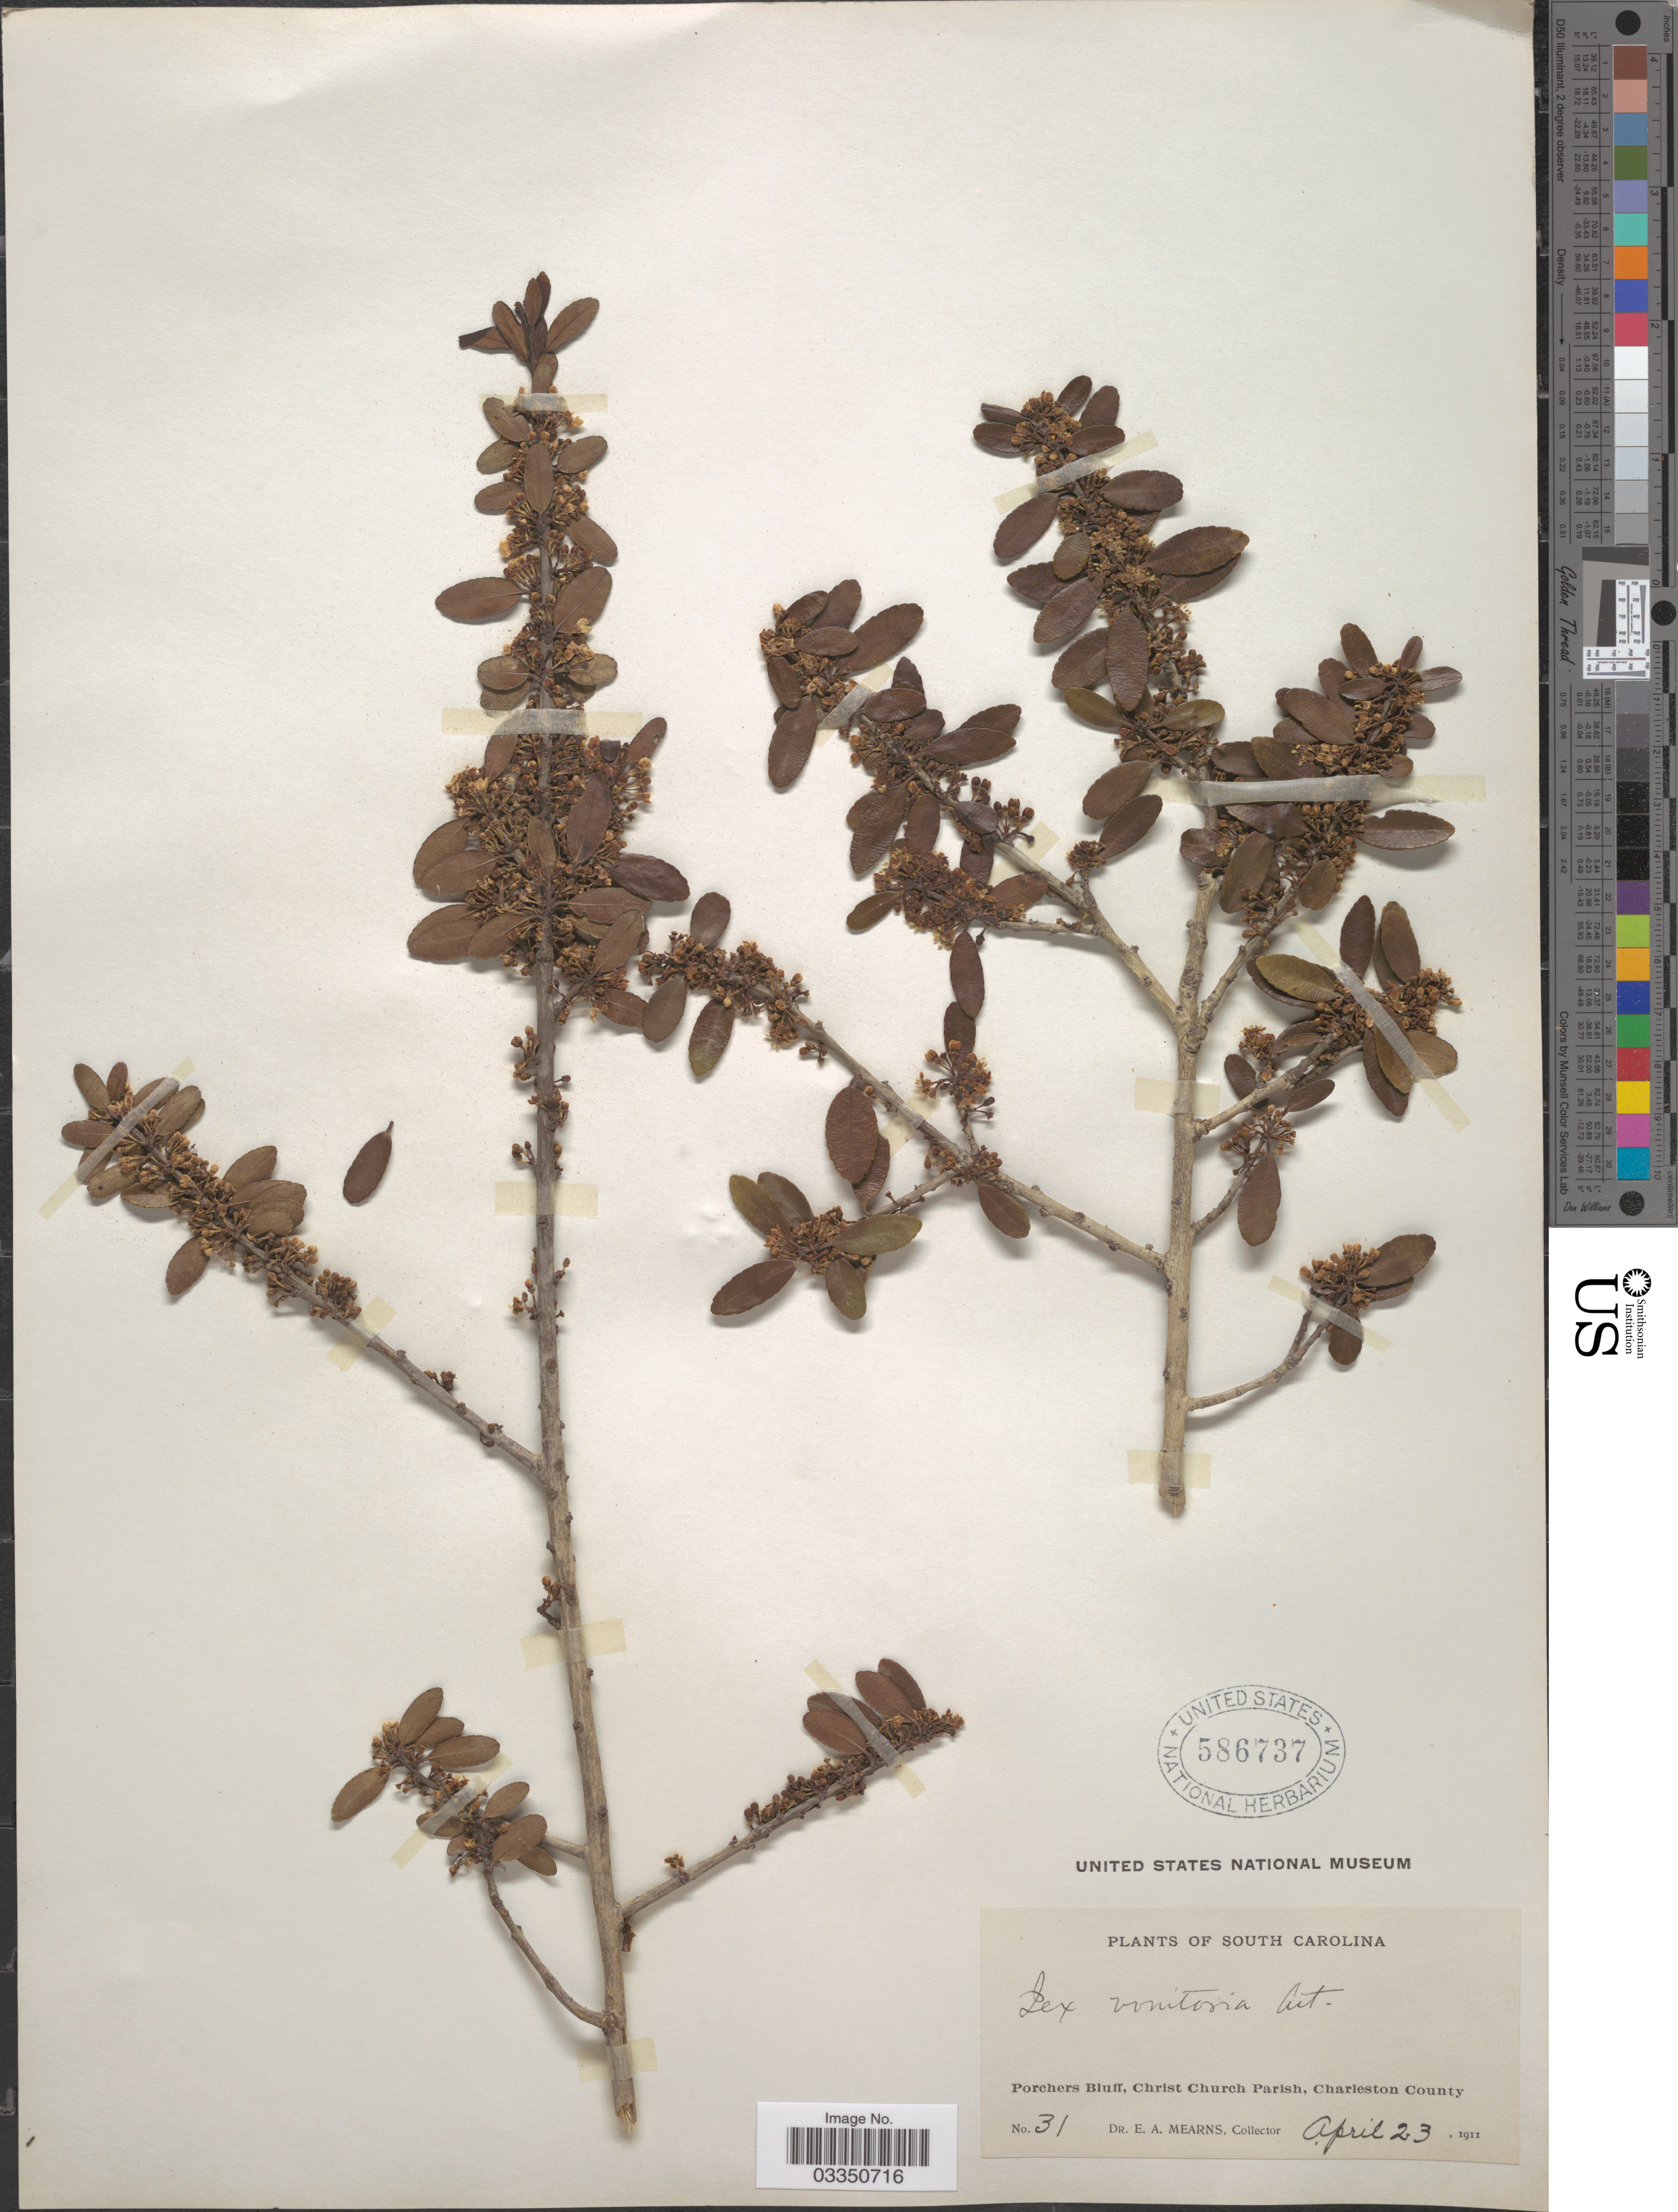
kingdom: Plantae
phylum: Tracheophyta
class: Magnoliopsida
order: Aquifoliales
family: Aquifoliaceae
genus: Ilex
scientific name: Ilex vomitoria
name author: Aiton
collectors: E. A. Mearns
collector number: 31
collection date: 1911-04-23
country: United States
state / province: South Carolina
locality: Porchers Bluff, Christ Church Parish, Charleston County.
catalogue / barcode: US 586737